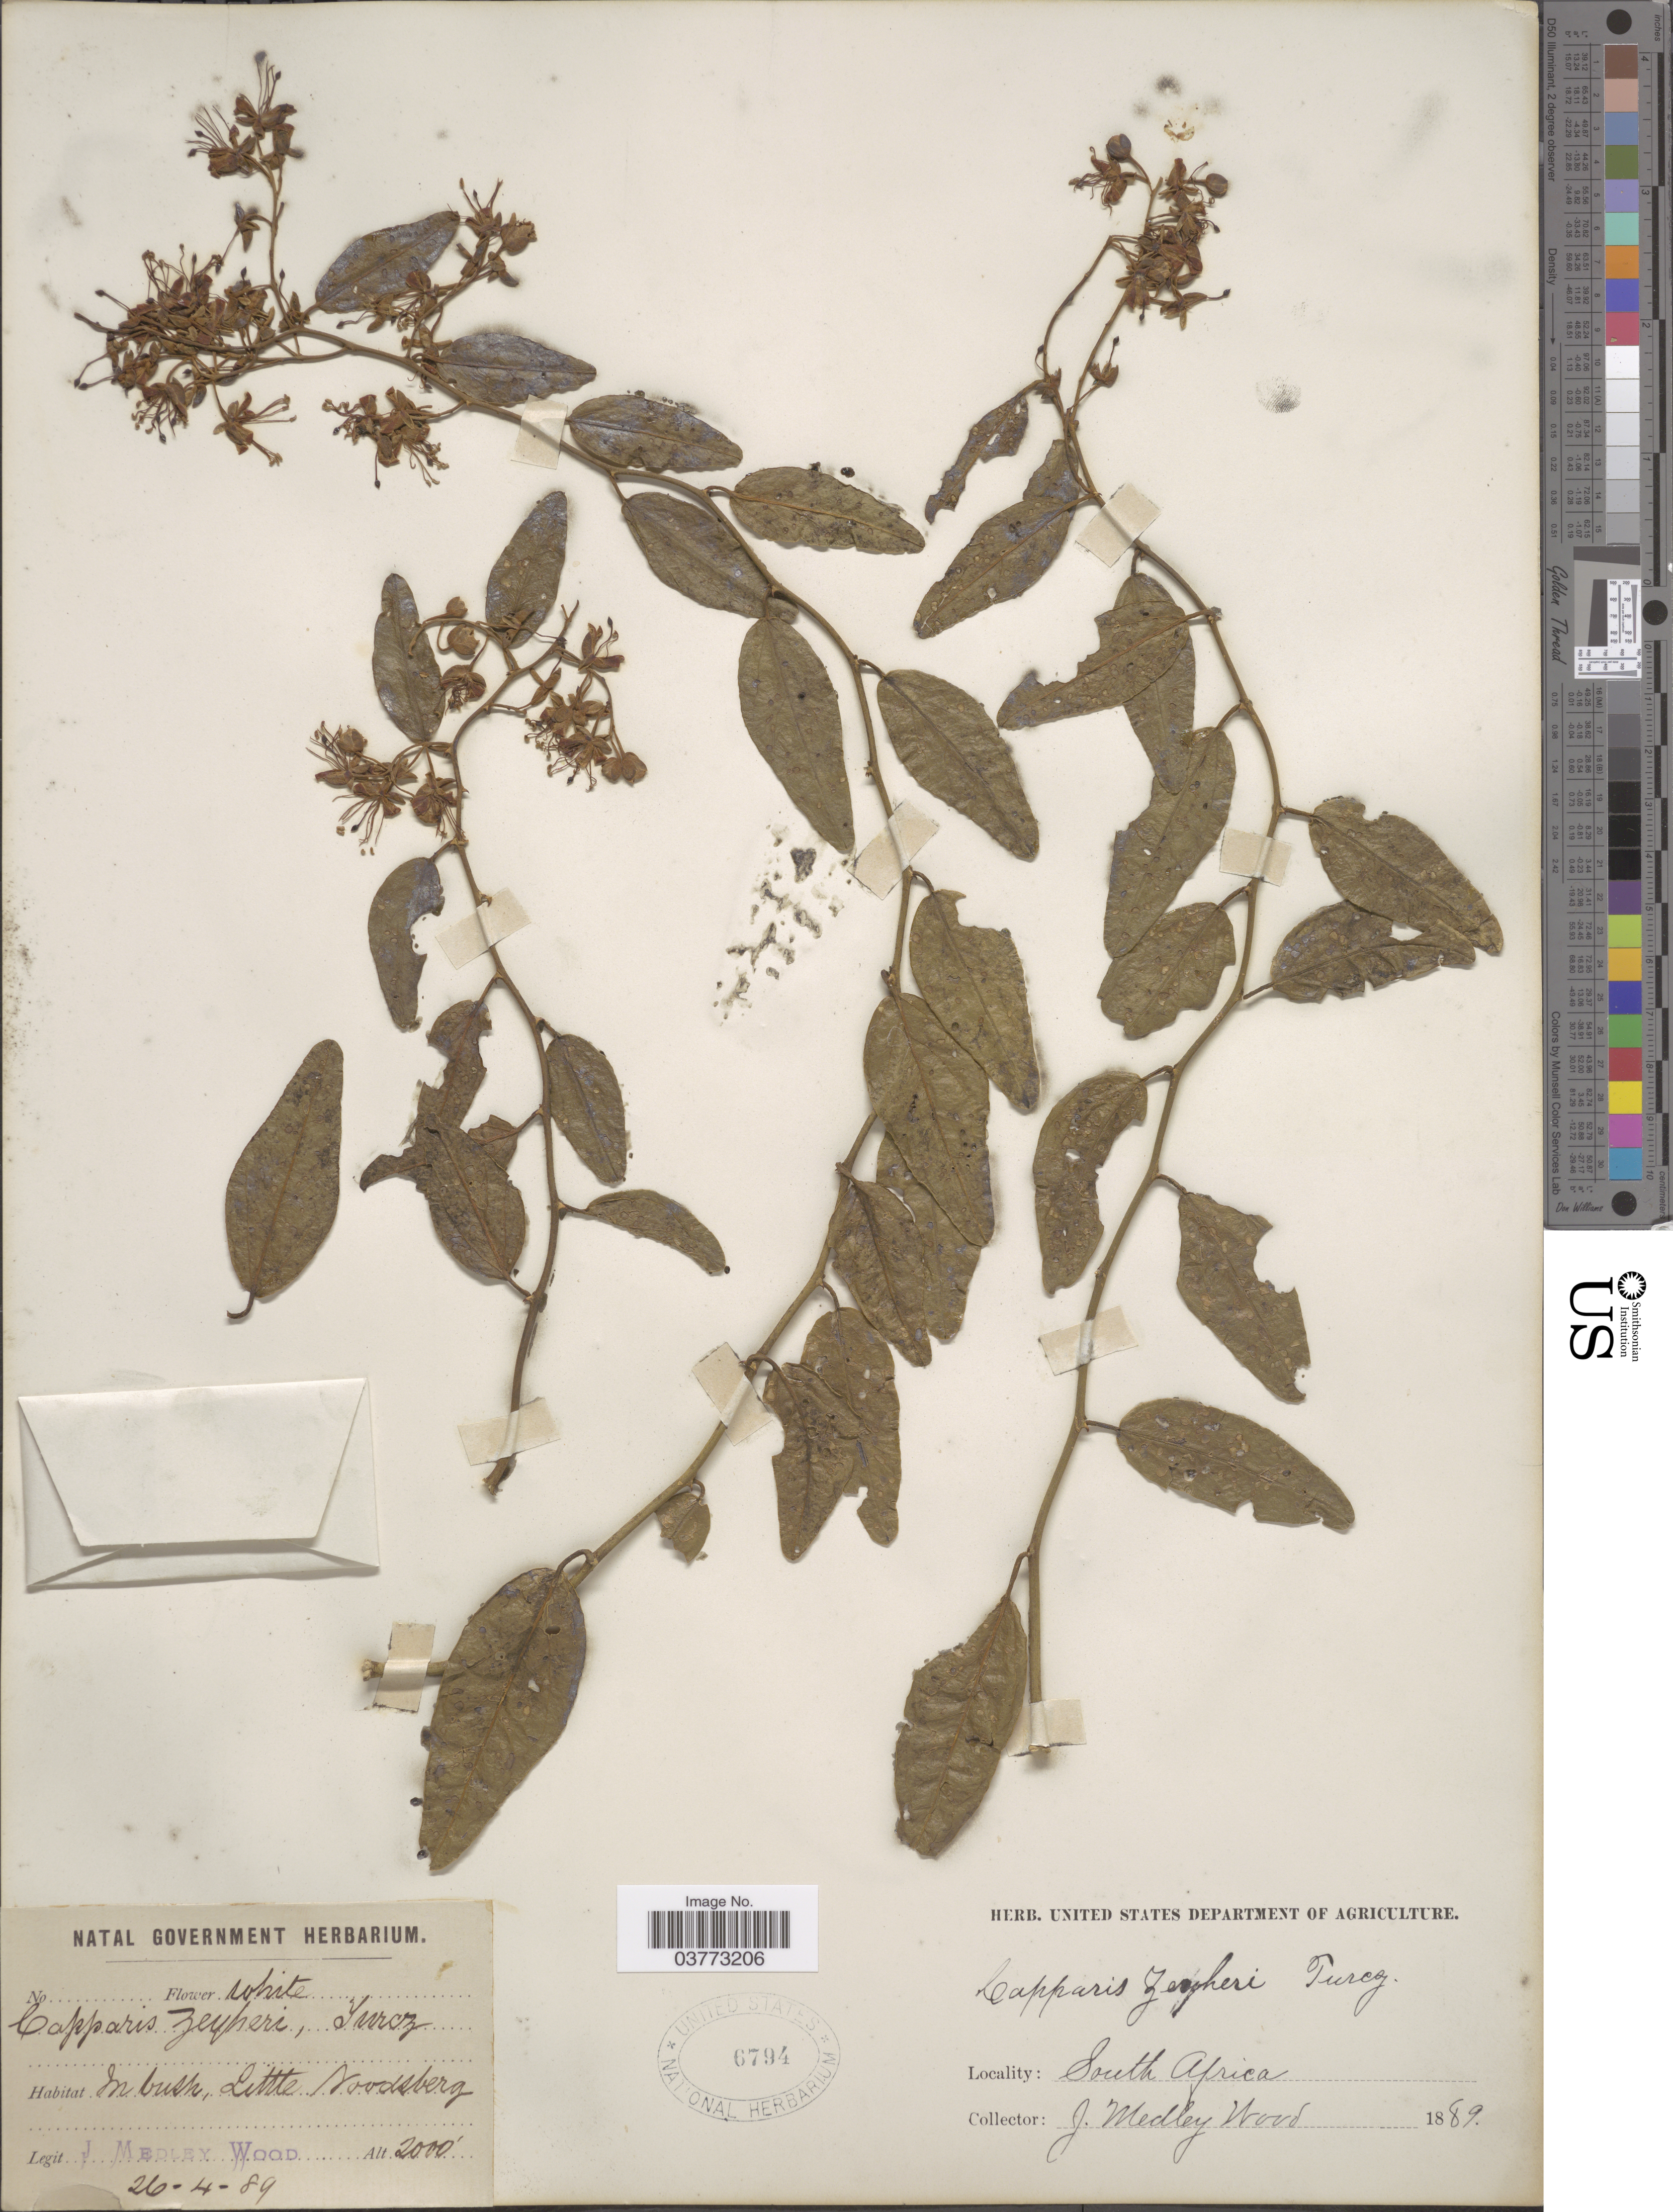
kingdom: Plantae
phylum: Tracheophyta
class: Magnoliopsida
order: Brassicales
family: Capparaceae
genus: Capparis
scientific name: Capparis zeyheri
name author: Turcz.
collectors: J. M. Wood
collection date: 1889-04-26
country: South Africa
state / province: KwaZulu-Natal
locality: Little Noodsberg.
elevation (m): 610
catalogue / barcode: US 6794